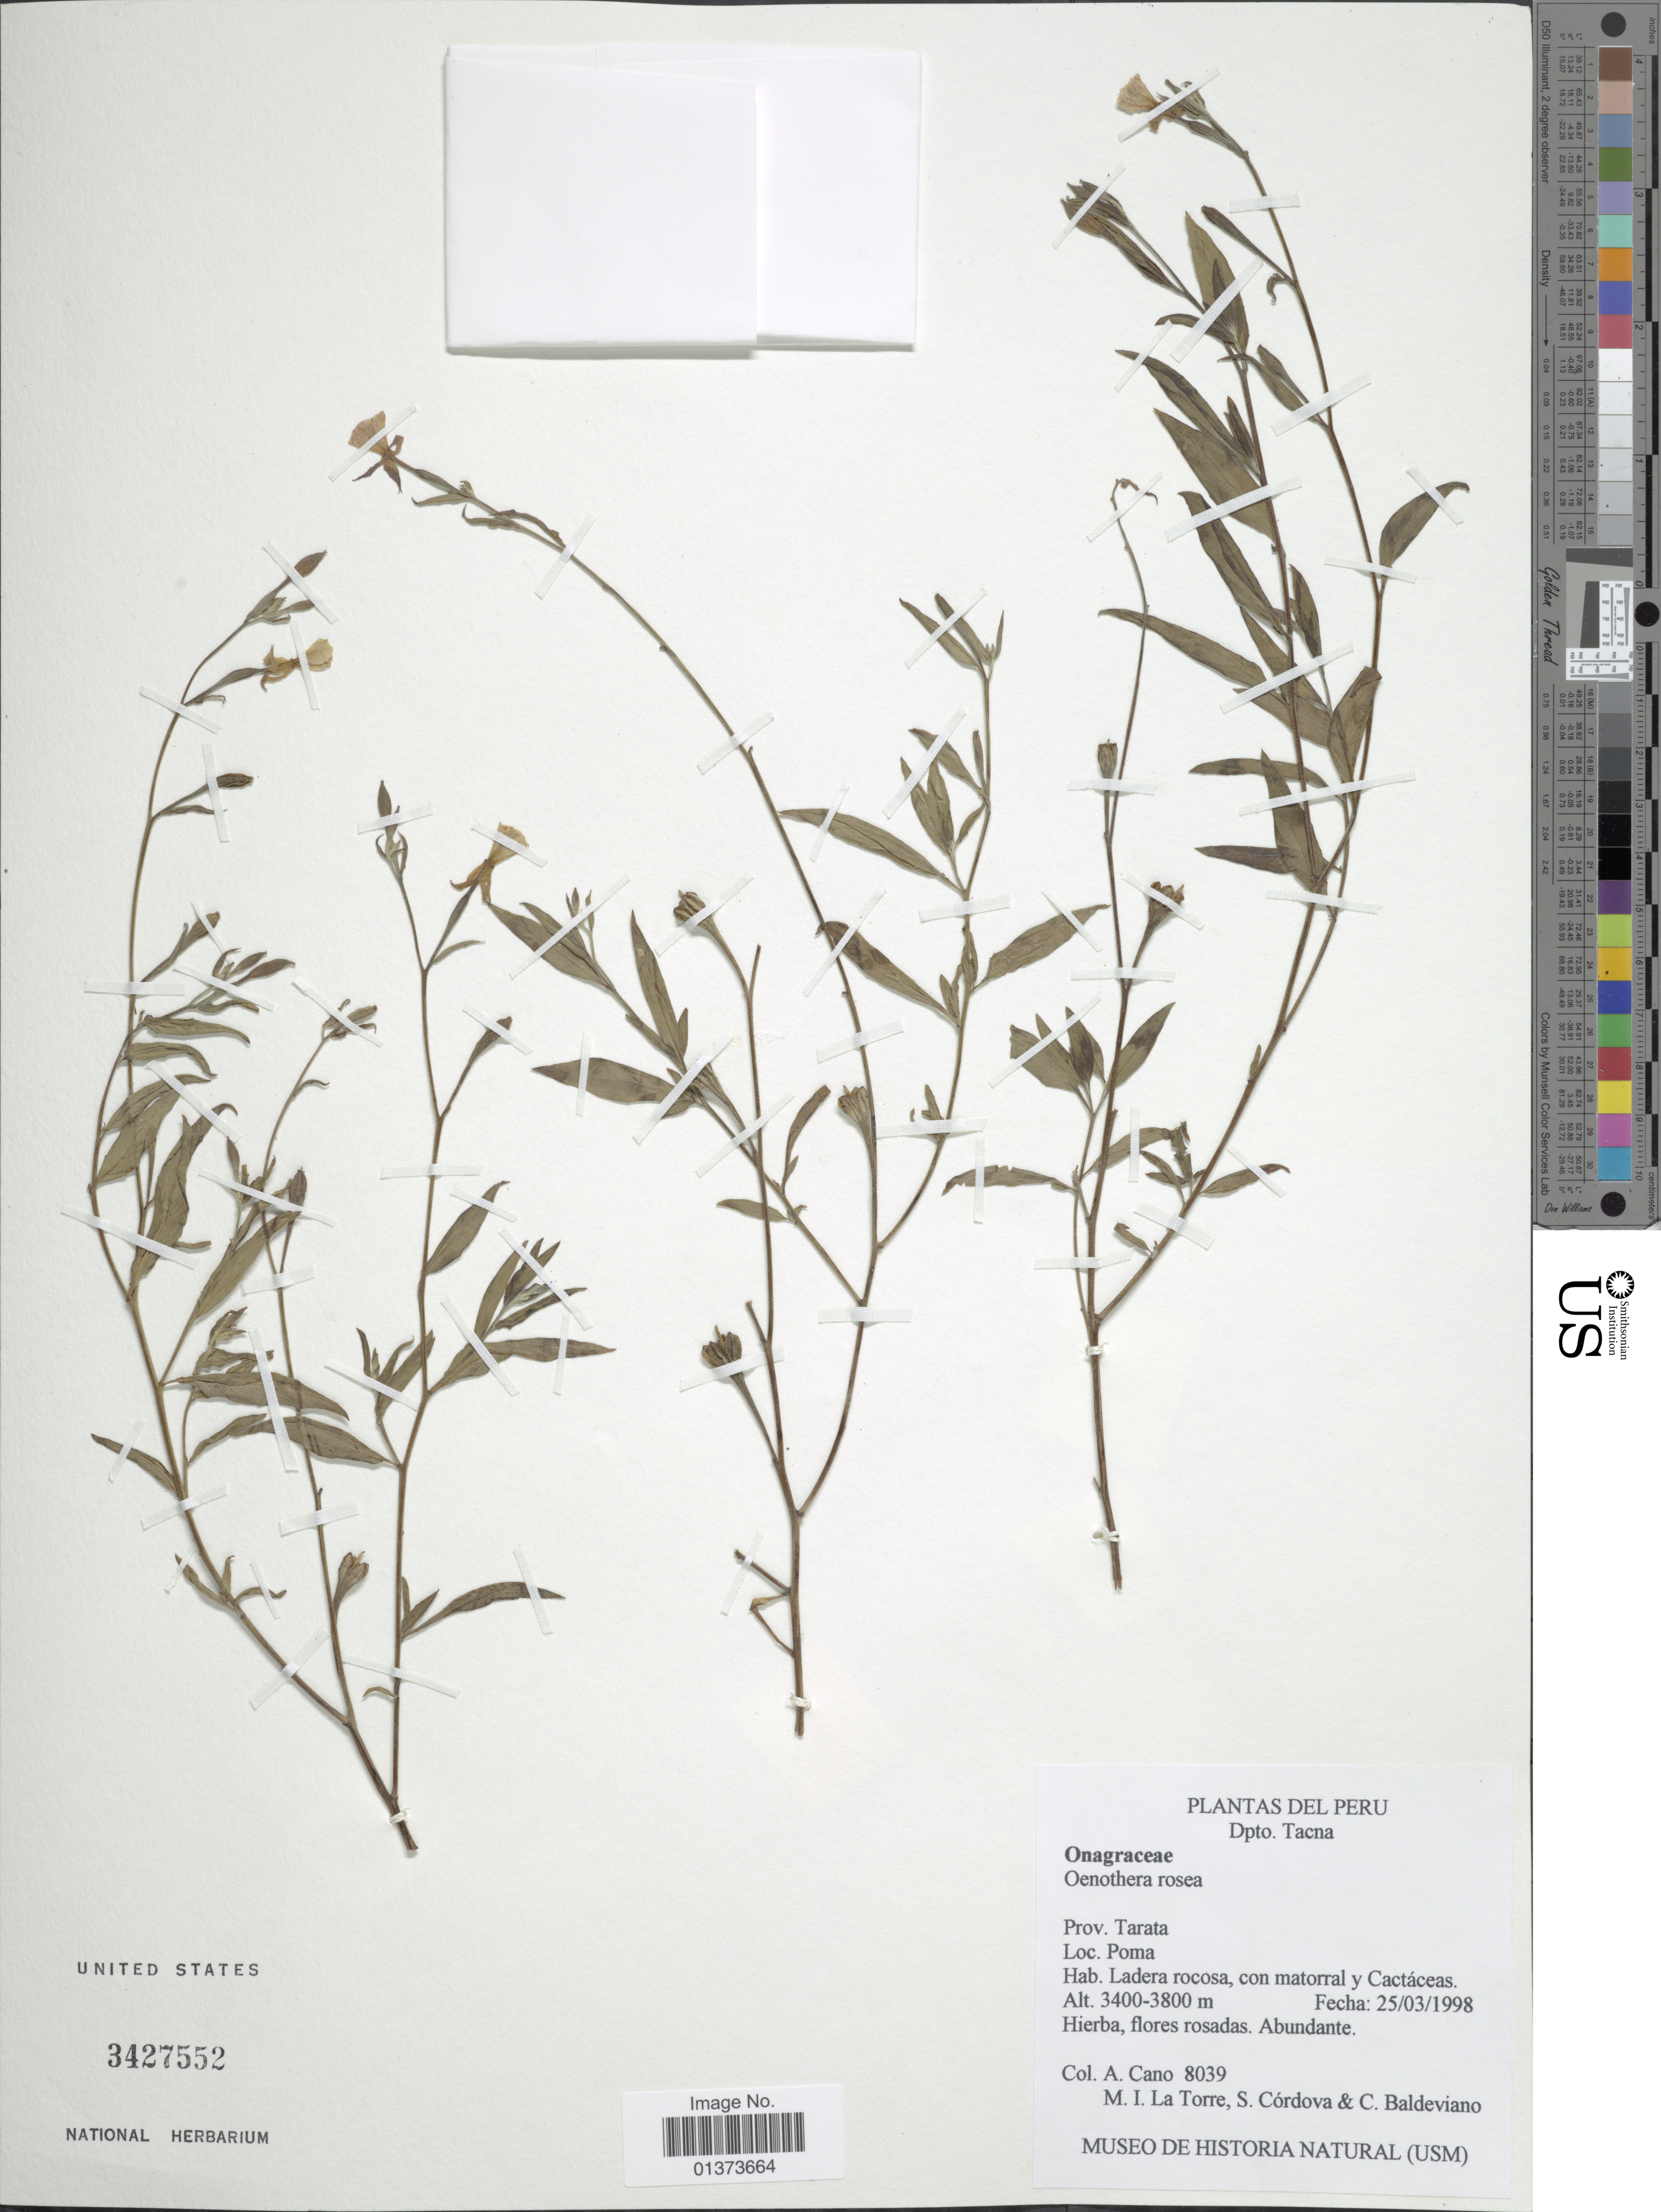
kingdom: Plantae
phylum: Tracheophyta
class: Magnoliopsida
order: Myrtales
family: Onagraceae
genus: Oenothera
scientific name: Oenothera rosea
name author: L'Hér. ex Aiton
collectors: A. Cano, M. I. La Torre, S. Cordova & C. Baldeviano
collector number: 8039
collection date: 1998-03-25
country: Peru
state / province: Tacna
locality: Prov. Tarata, Poma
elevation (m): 3400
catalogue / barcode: US 3427552